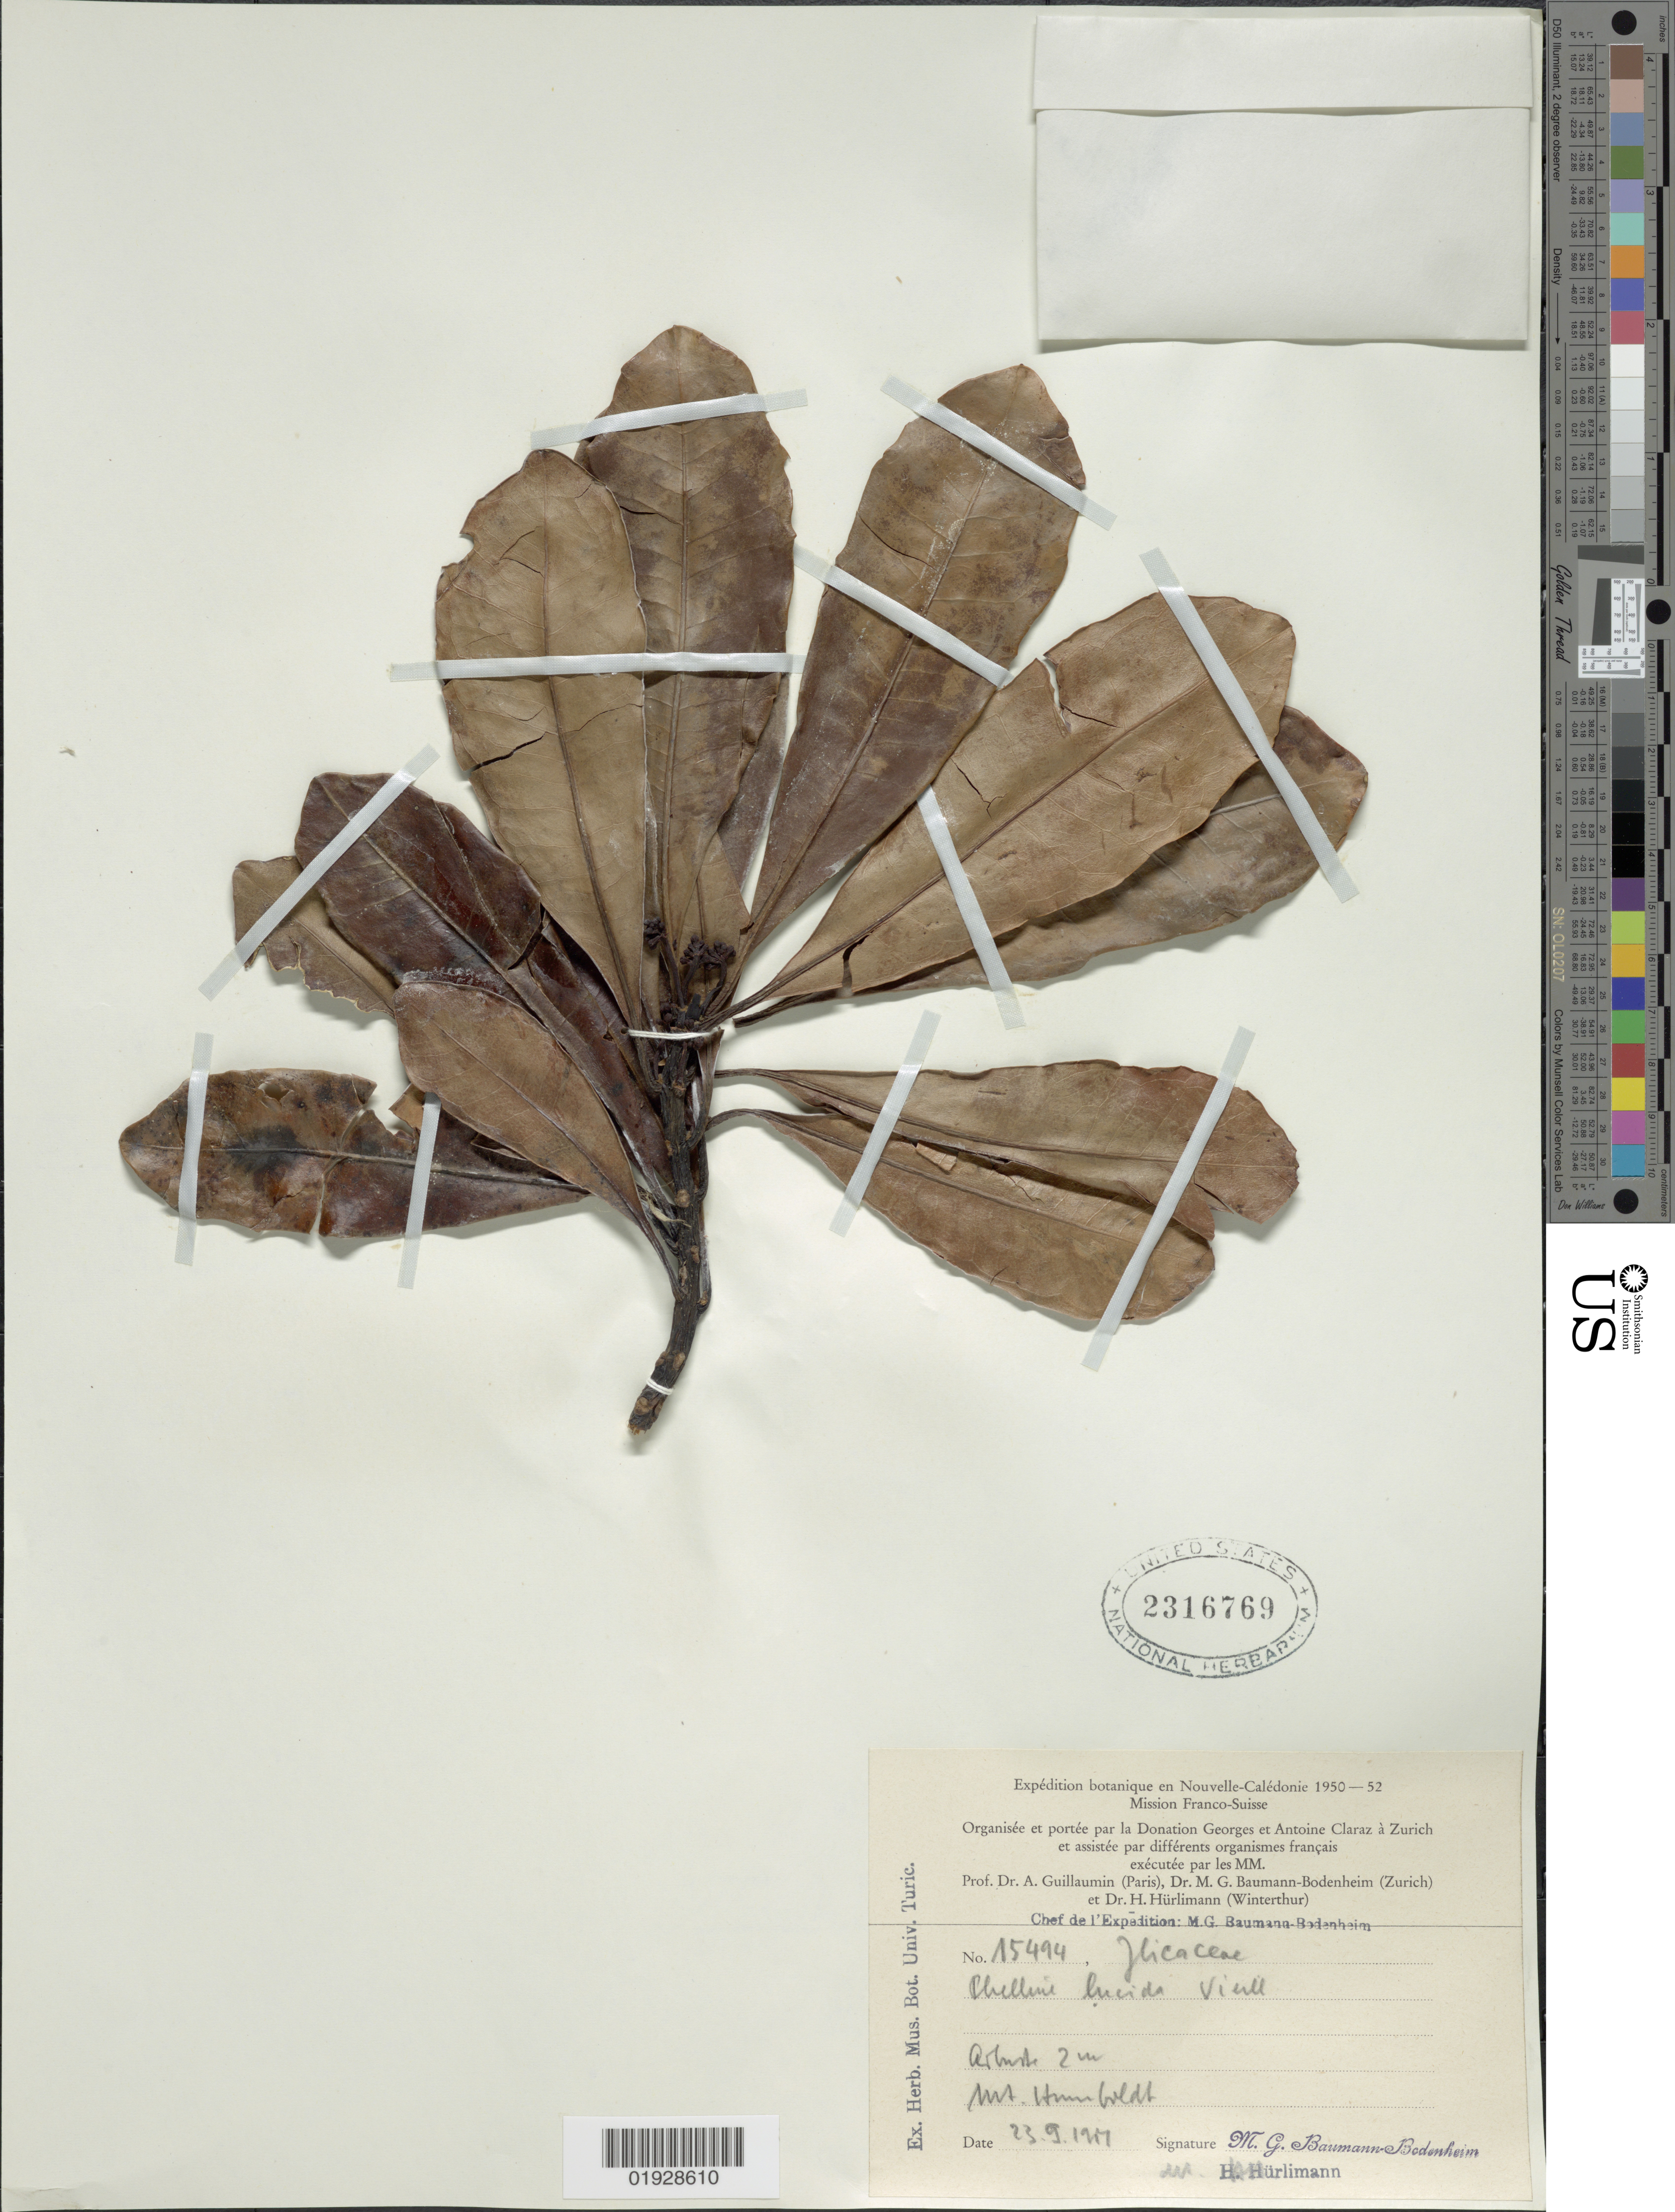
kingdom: Plantae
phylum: Tracheophyta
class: Magnoliopsida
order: Asterales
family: Phellinaceae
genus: Phelline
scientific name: Phelline lucida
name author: Vieill. ex Baill.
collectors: M. G. Baumann-Bodenheim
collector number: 15494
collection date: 1951-09-23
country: New Caledonia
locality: Mt. Humboldt.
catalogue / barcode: US 2316769